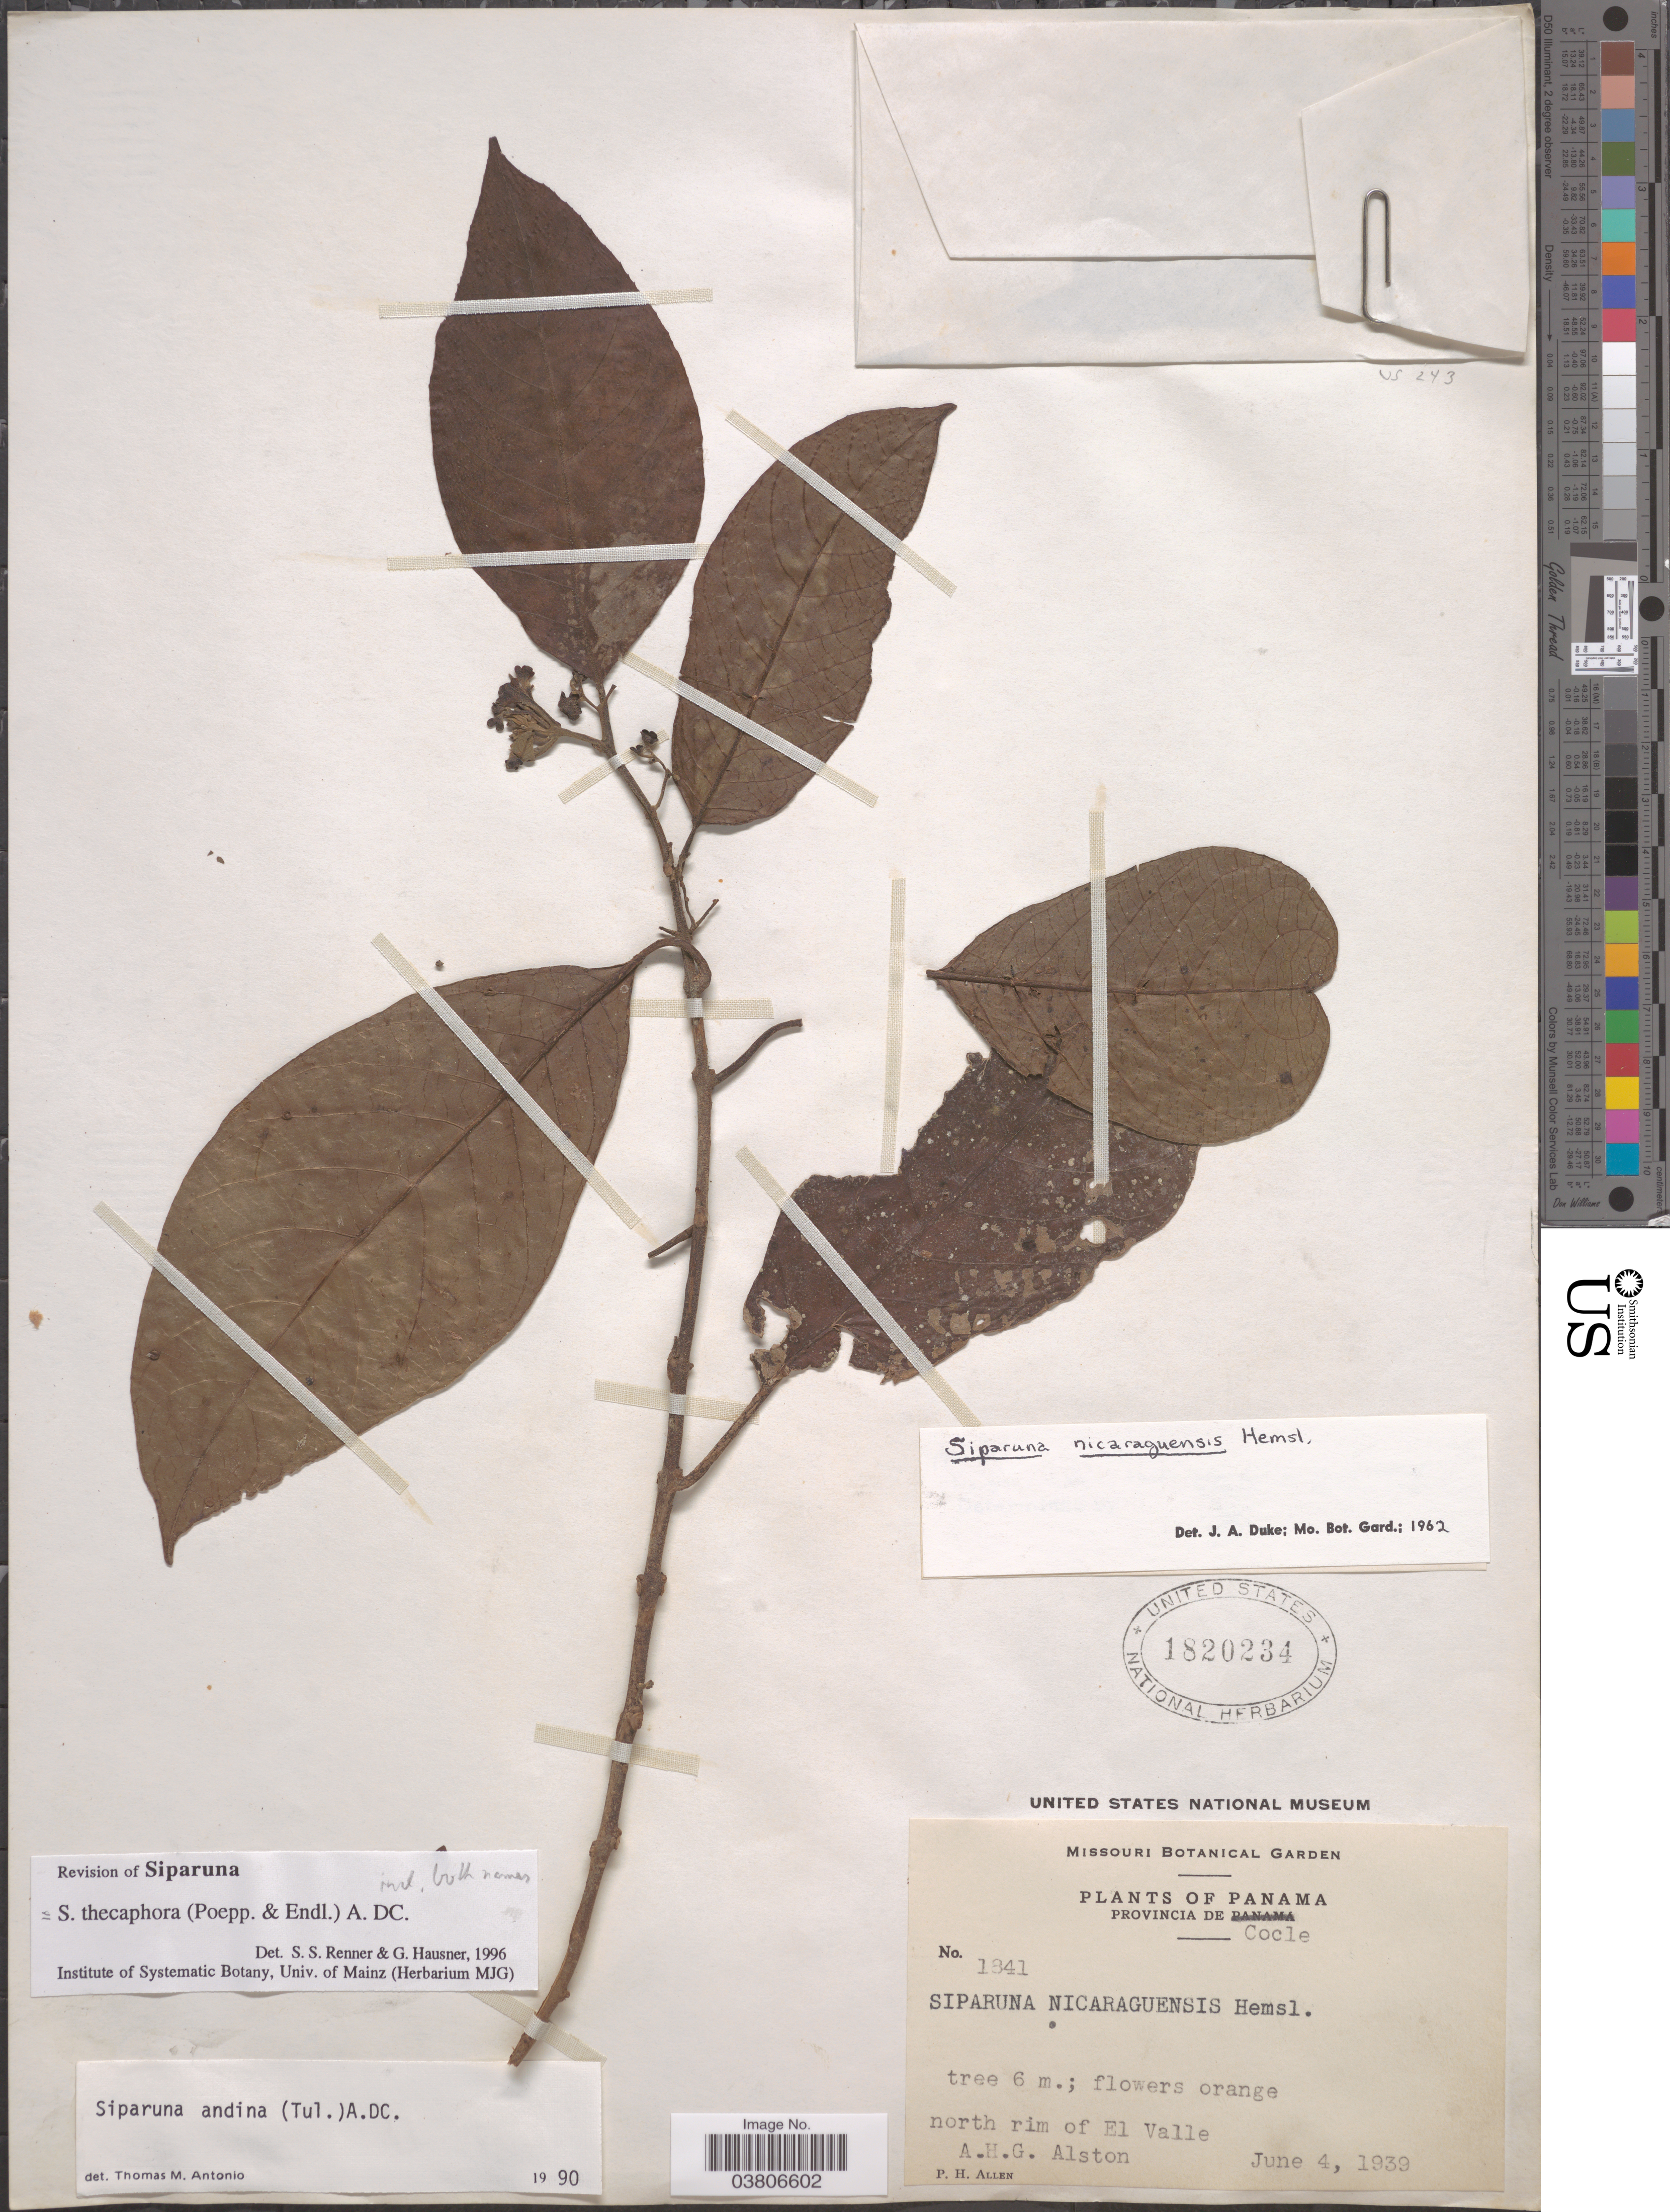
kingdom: Plantae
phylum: Tracheophyta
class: Magnoliopsida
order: Laurales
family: Siparunaceae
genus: Siparuna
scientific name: Siparuna thecaphora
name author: (Poepp. & Endl.) A. DC.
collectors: A. H. Alston & P. H. Allen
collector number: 1841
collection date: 1939-06-04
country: Panama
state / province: Cocle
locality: North rim of El Valle.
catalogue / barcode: US 1820234